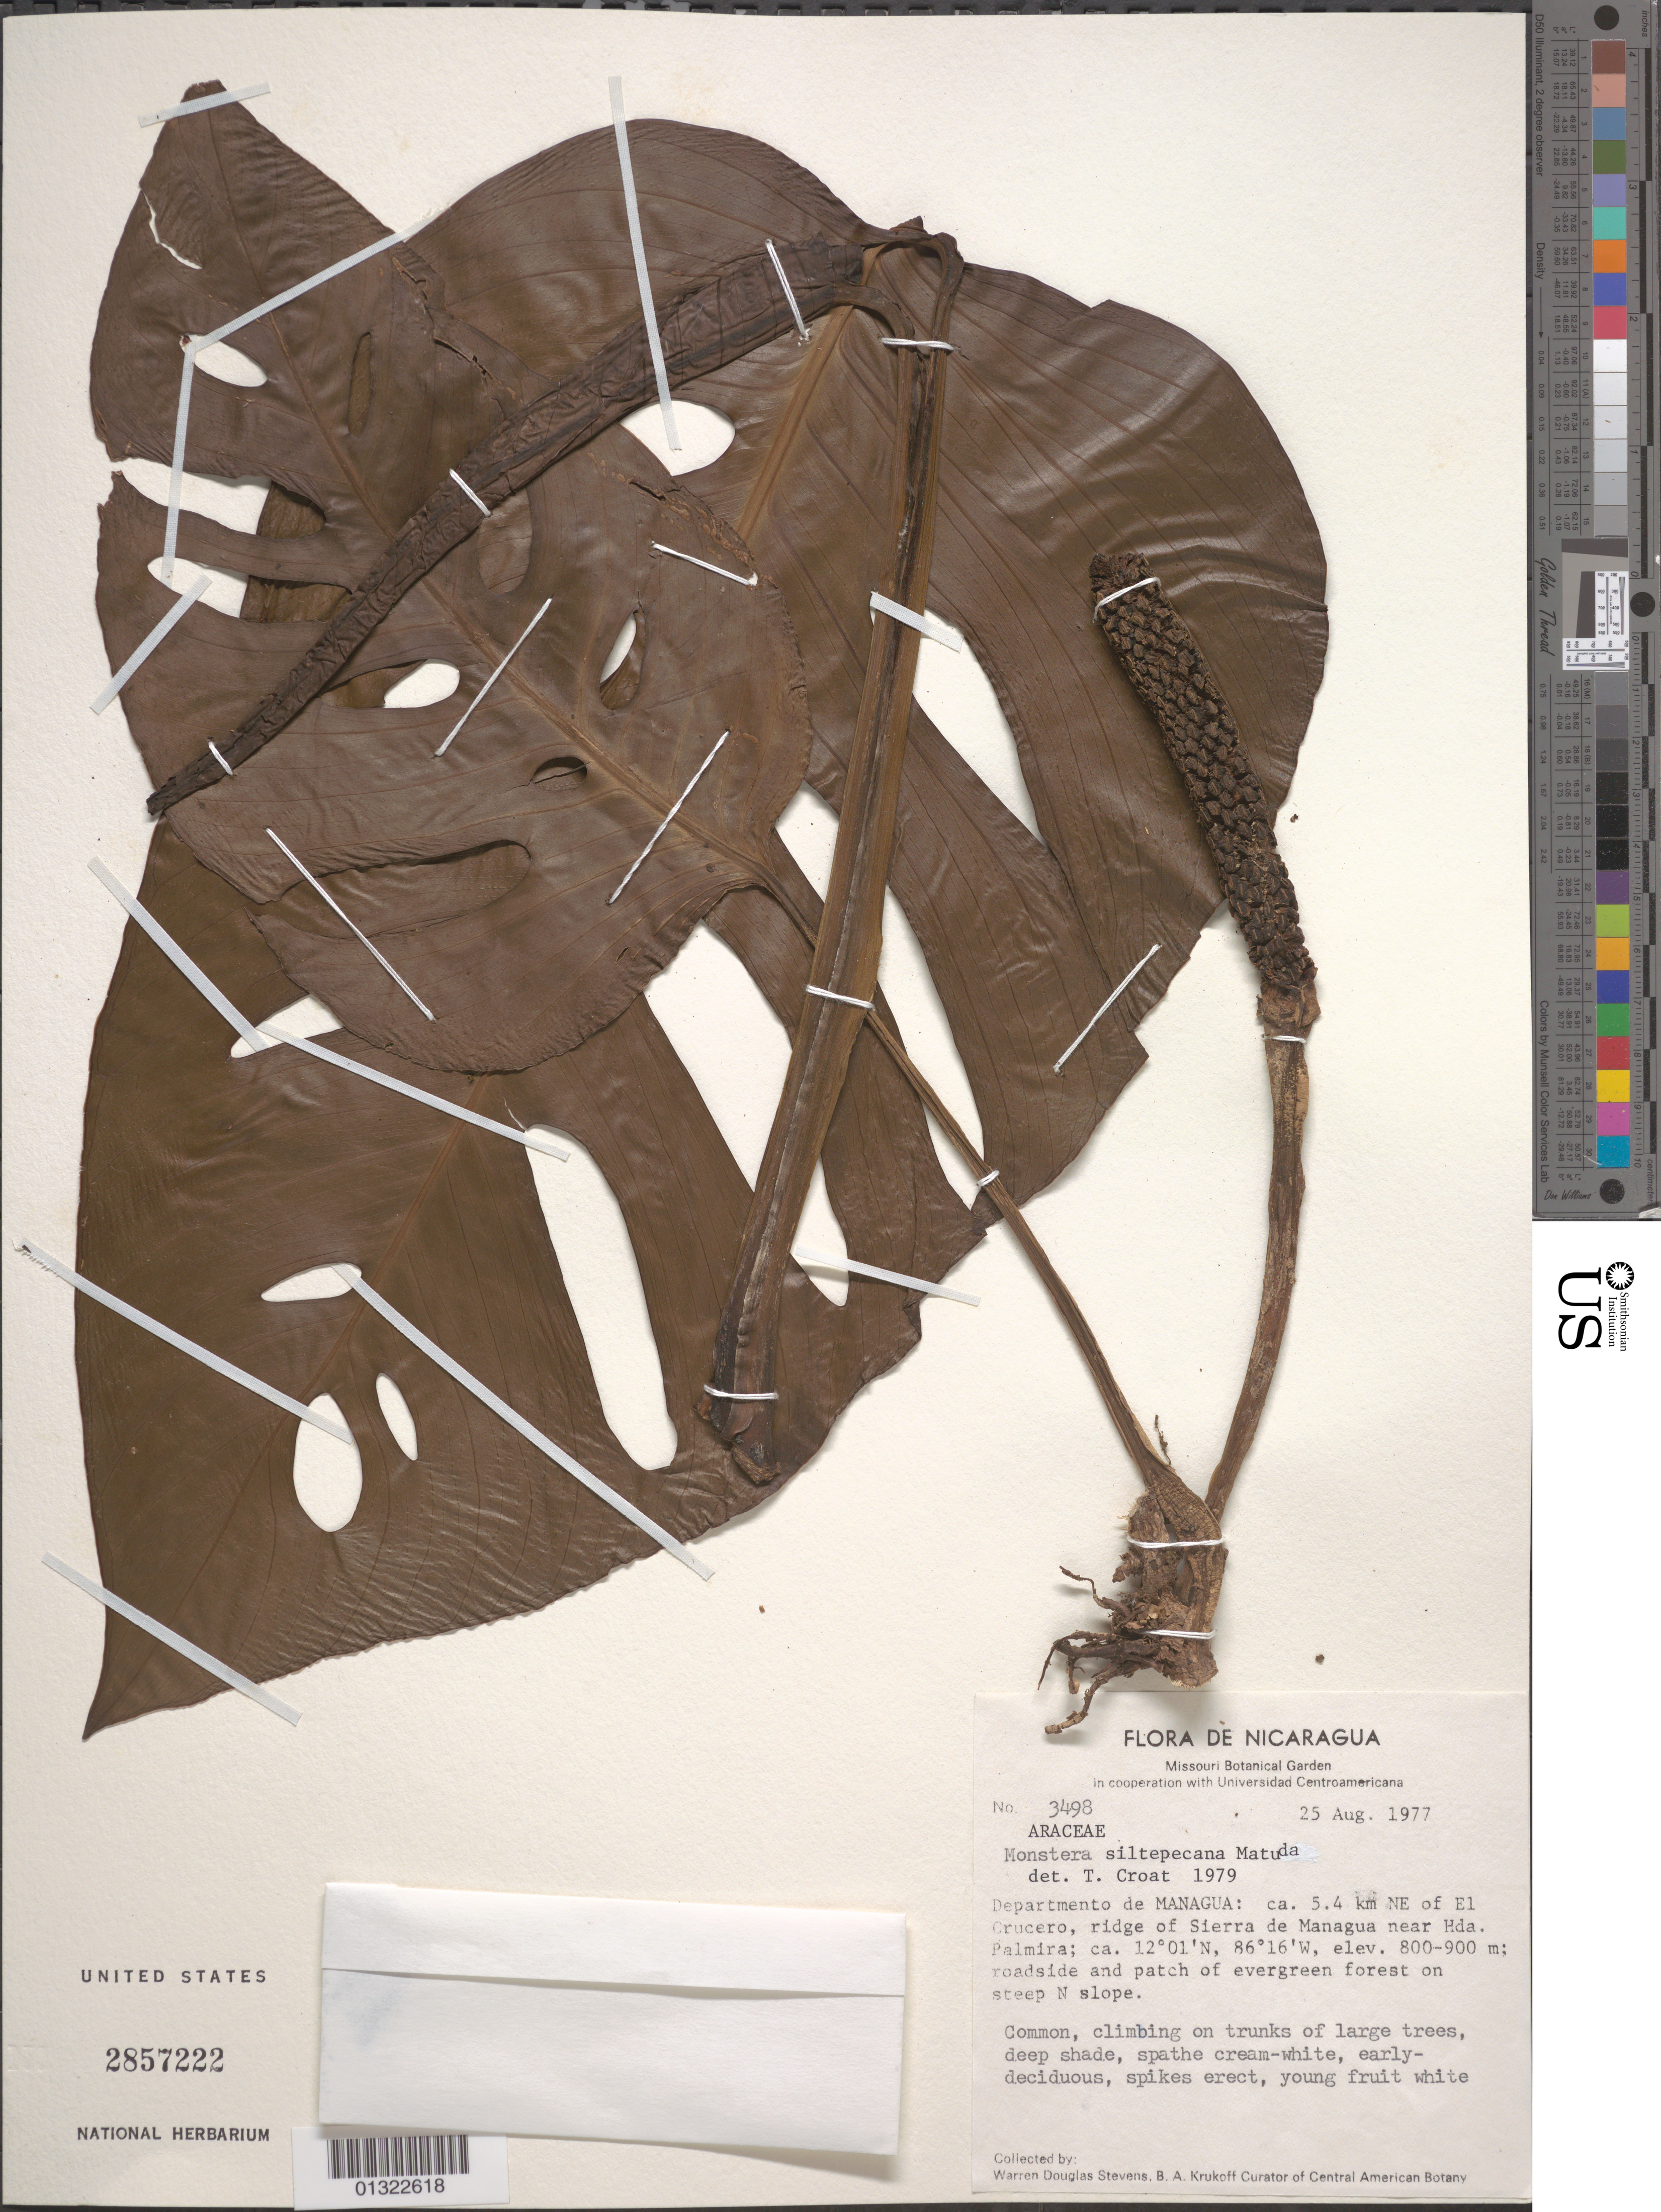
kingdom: Plantae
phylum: Tracheophyta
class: Liliopsida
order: Alismatales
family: Araceae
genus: Monstera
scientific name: Monstera siltepecana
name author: Matuda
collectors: W. D. Stevens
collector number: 3498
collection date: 1977-08-25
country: Nicaragua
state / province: Managua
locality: Departamento de Managua: ca. 5.4 km NE of El Crucero, ridge of Sierra de Managua near Hda. Palmira; roadside and patch of evergreen forest on steep N slope.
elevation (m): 800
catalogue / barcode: US 2857222